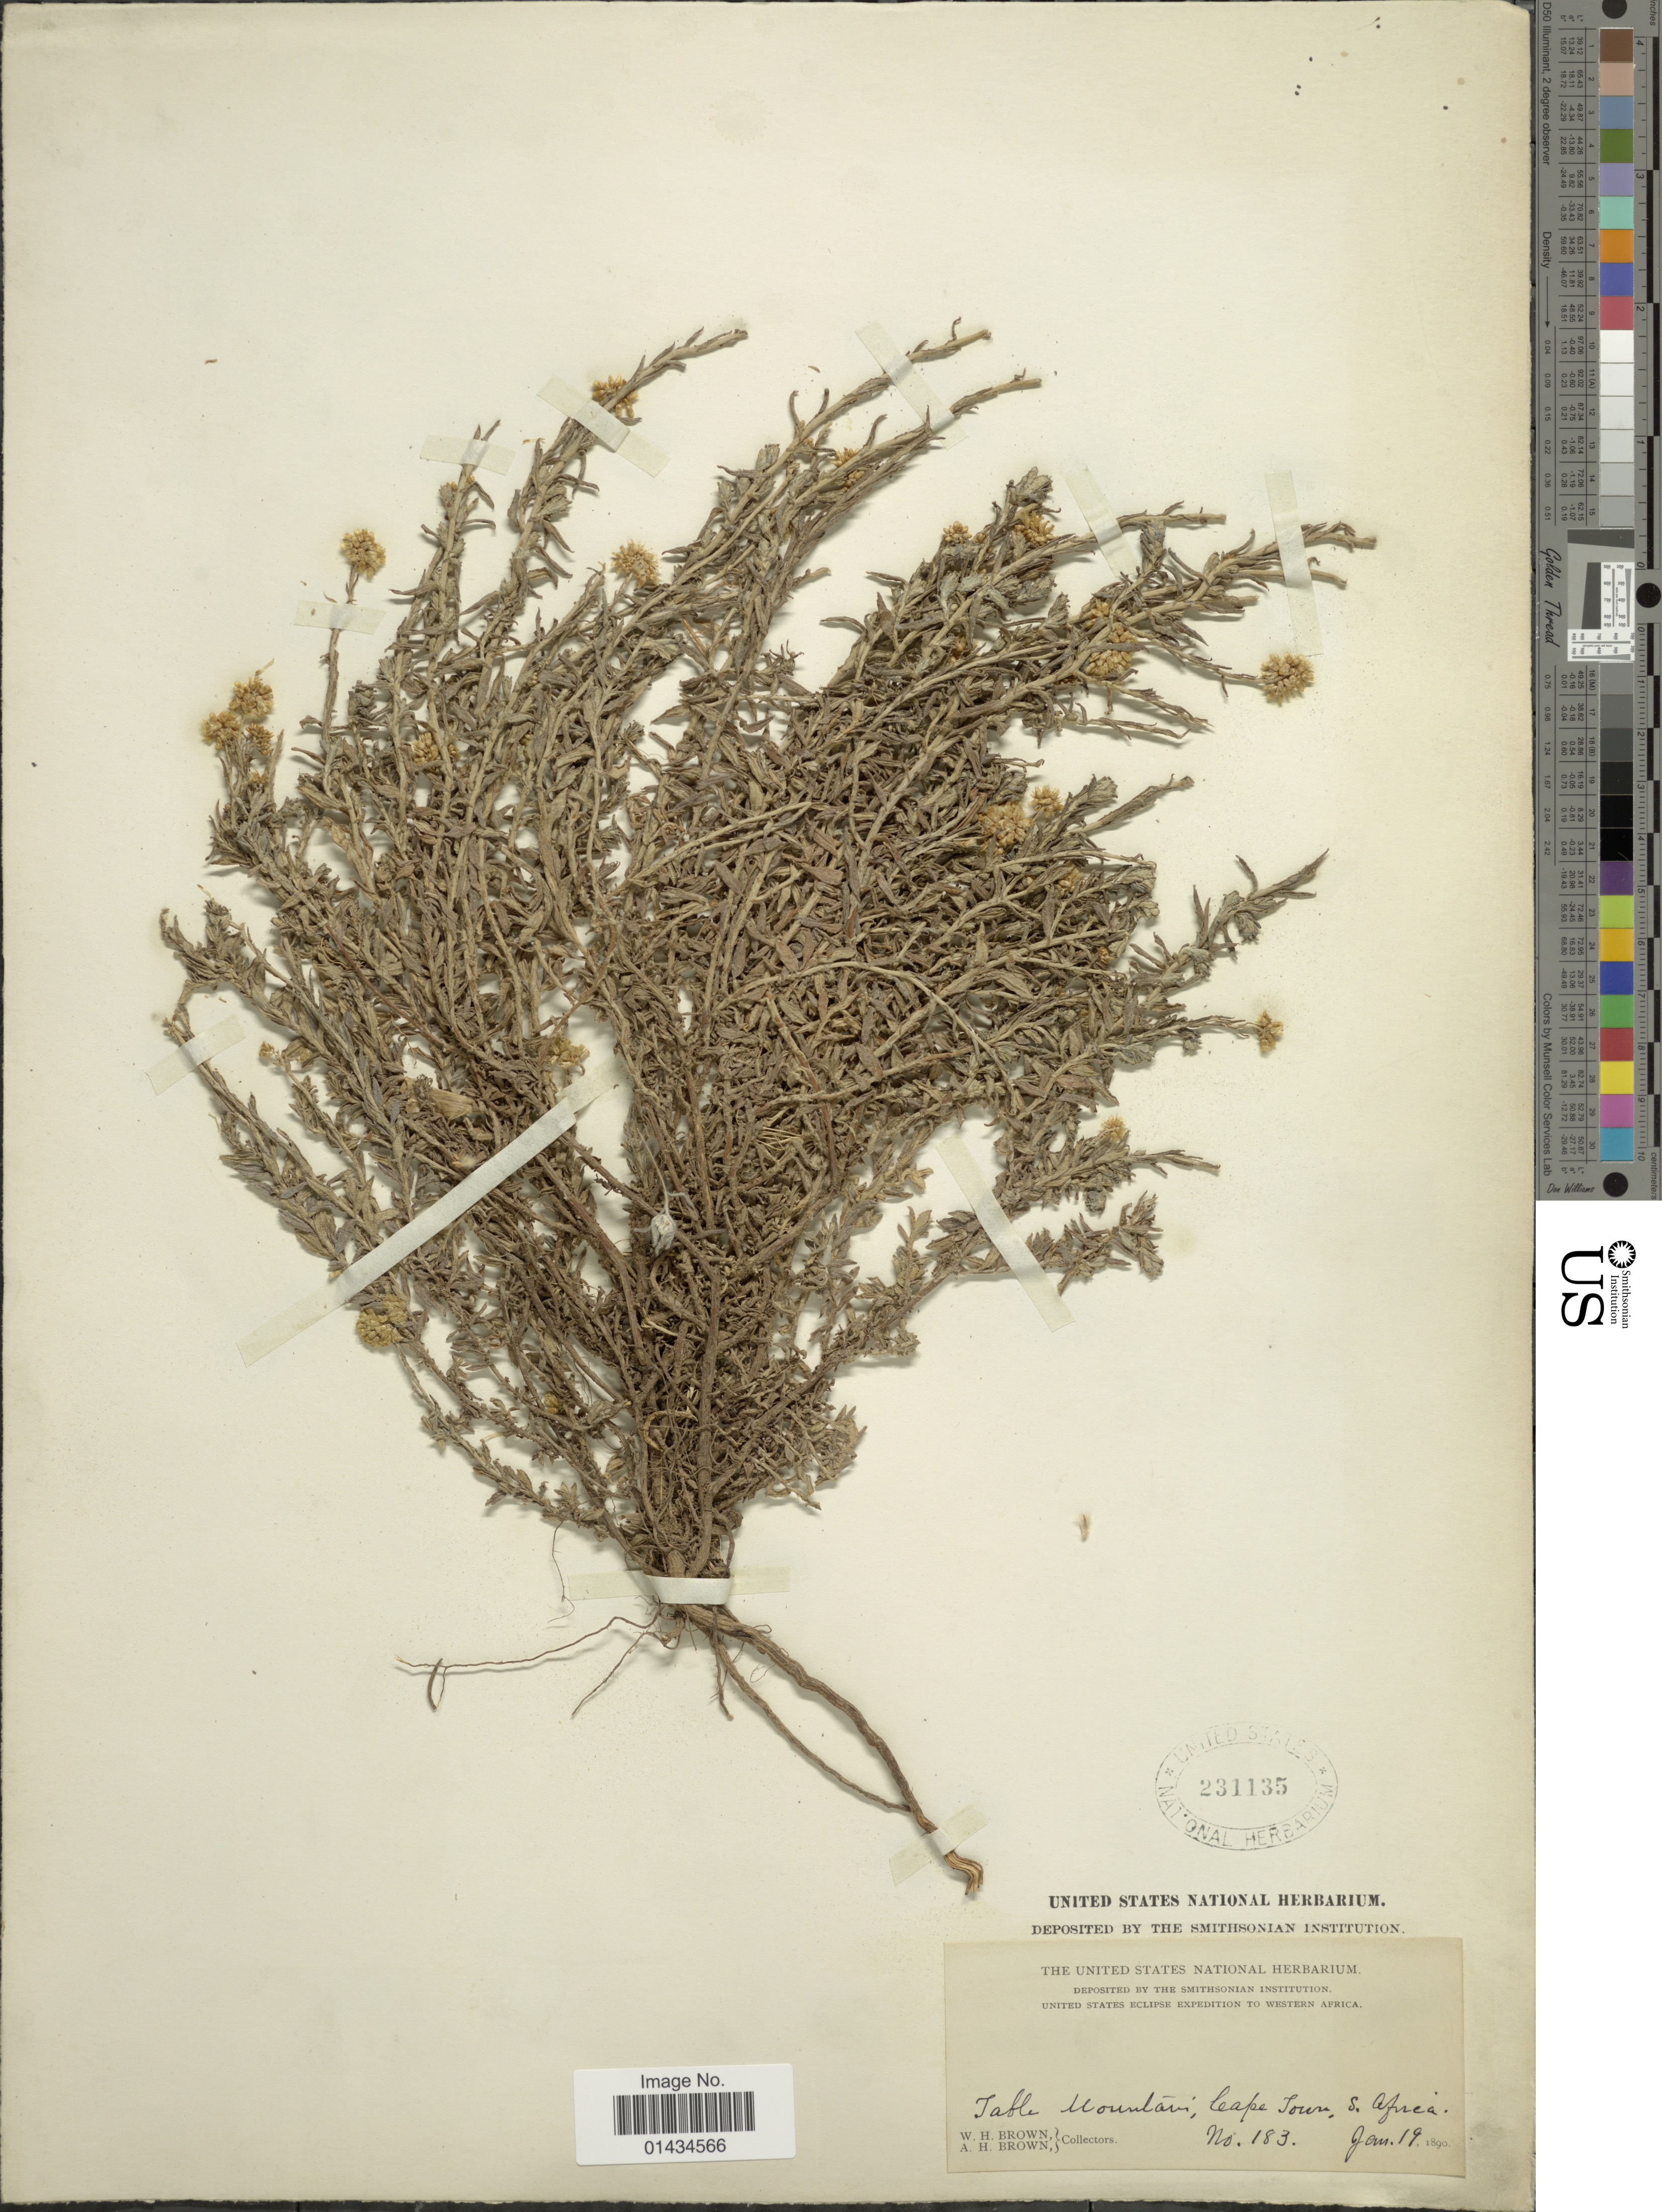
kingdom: Plantae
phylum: Tracheophyta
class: Magnoliopsida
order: Asterales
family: Asteraceae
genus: Stoebe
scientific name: Stoebe sp.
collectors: W. H. Brown & A. H. Brown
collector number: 183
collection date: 1890-01-19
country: South Africa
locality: Table Mountain, Cape Town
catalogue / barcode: US 231135